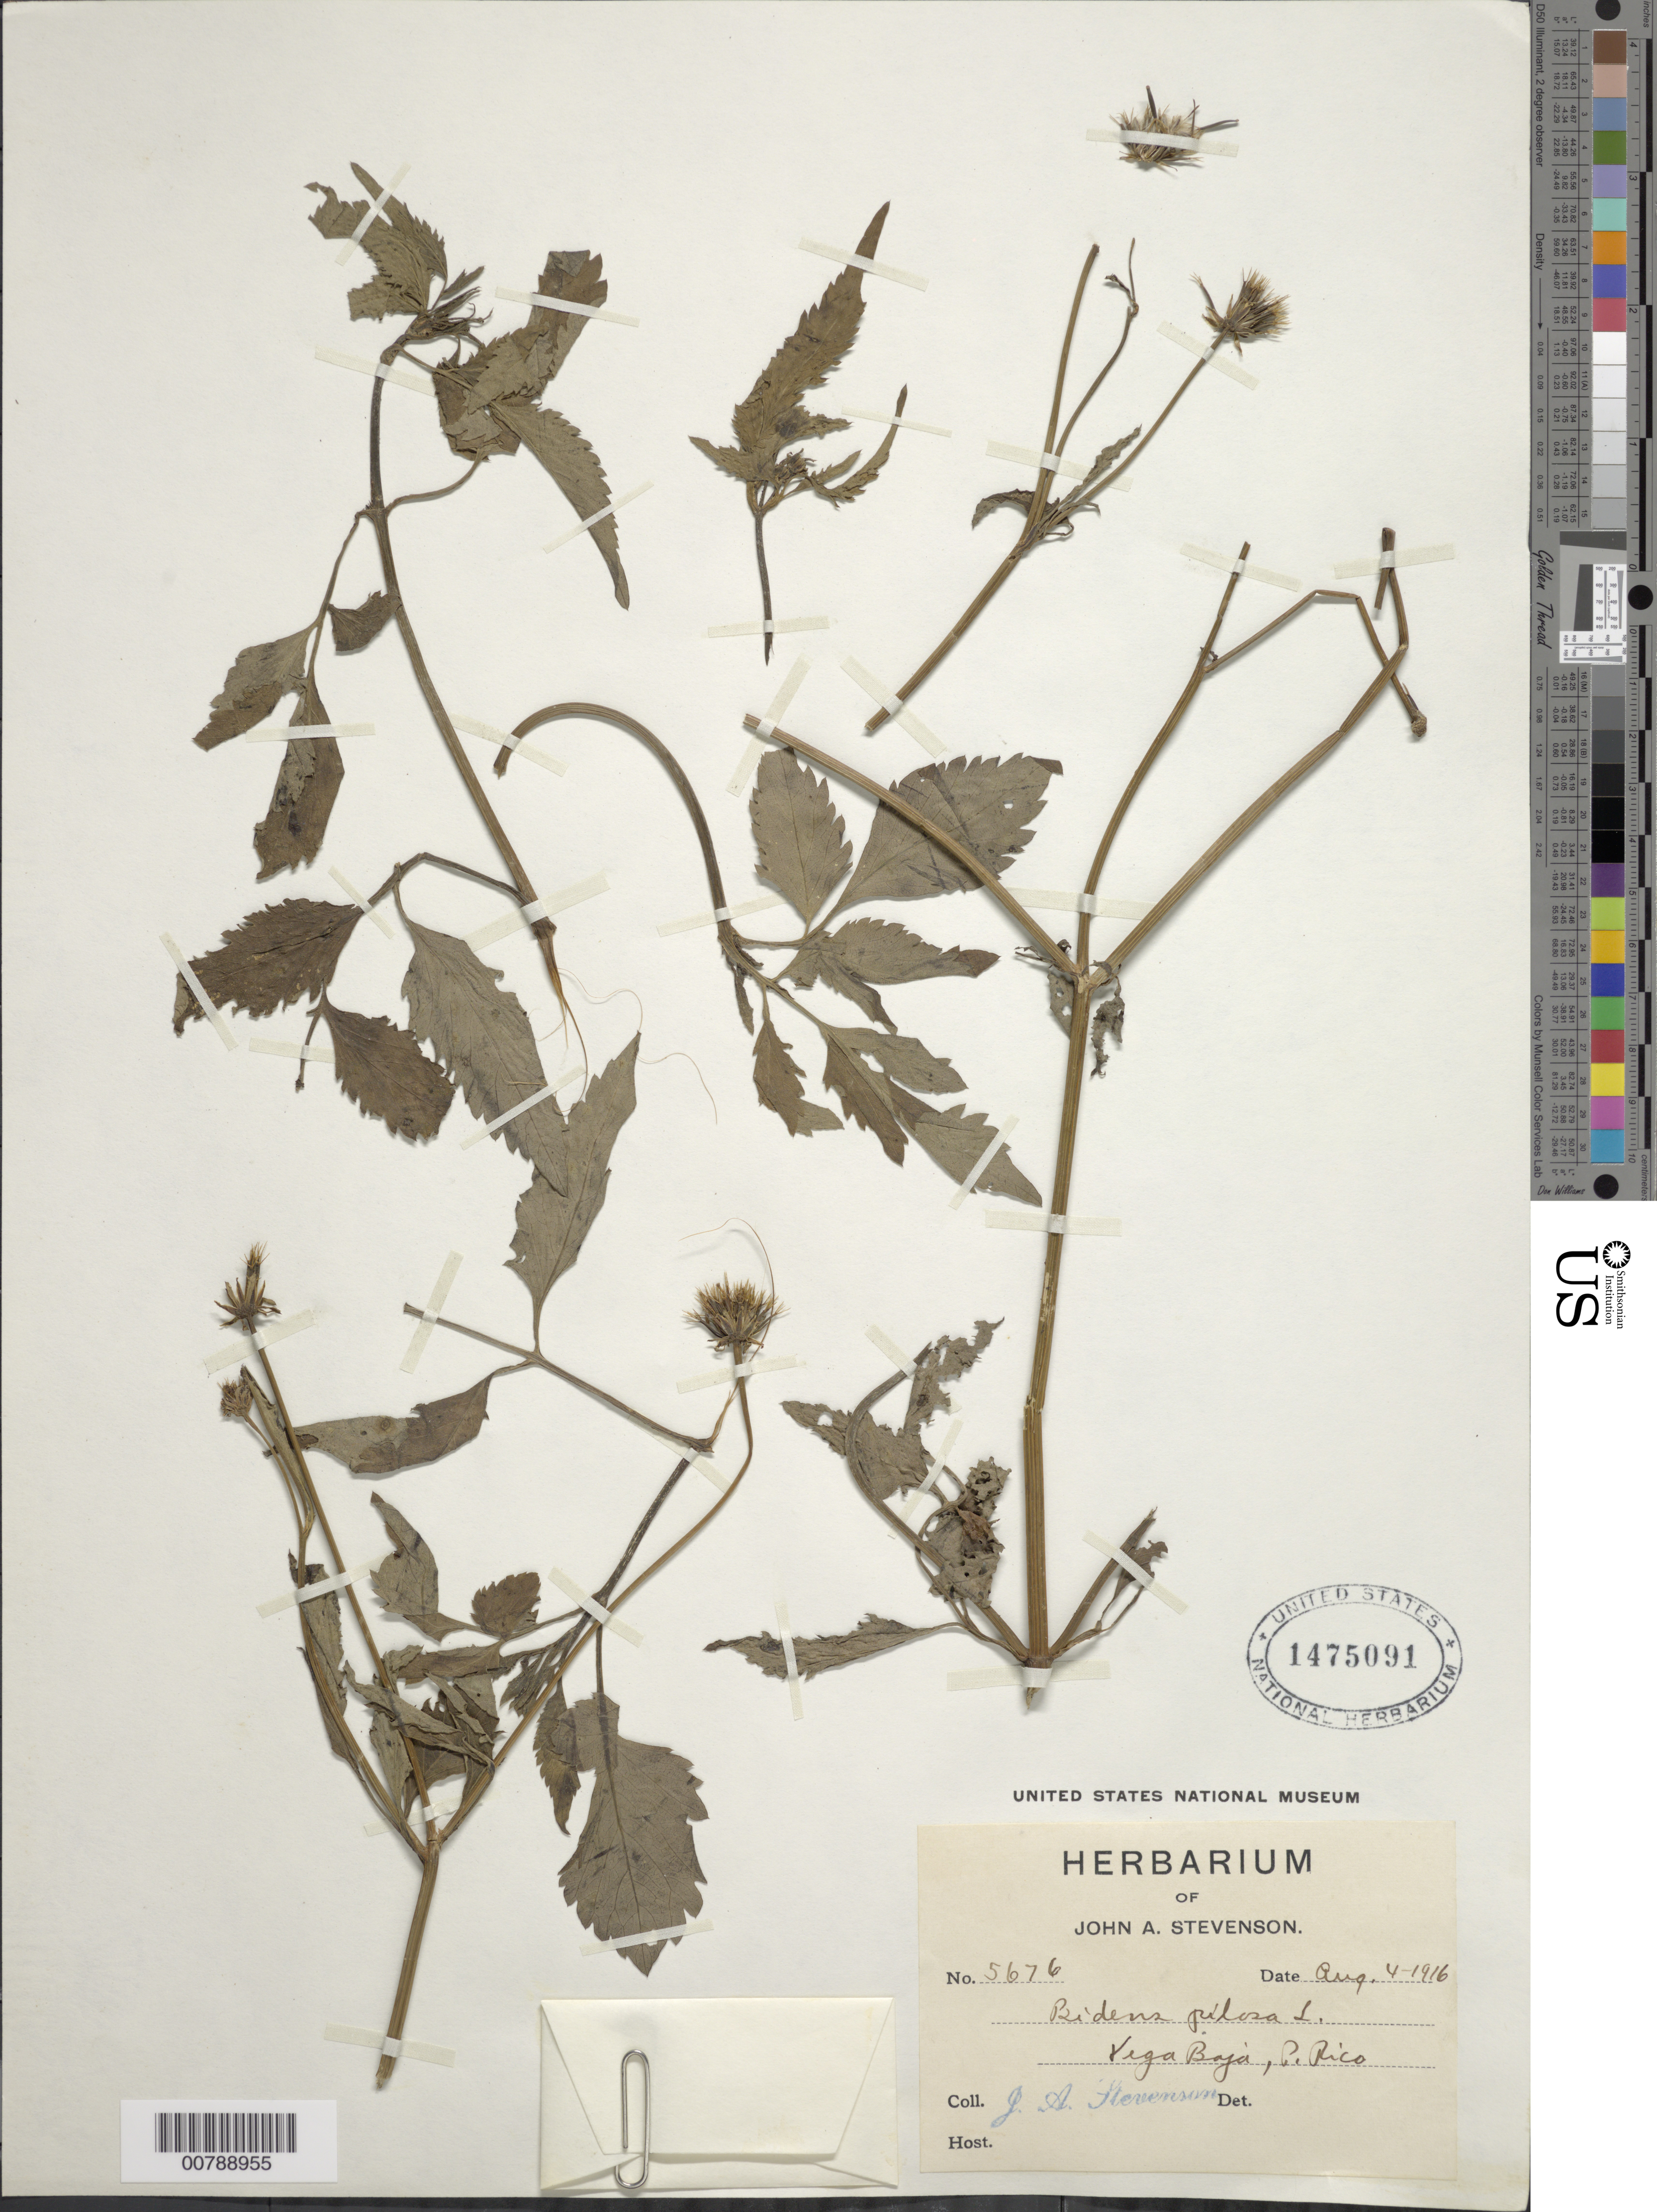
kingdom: Plantae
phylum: Tracheophyta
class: Magnoliopsida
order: Asterales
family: Asteraceae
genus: Bidens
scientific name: Bidens pilosa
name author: L.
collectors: J. Stevenson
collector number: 5676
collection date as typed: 04 Aug 1916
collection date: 1916-08-04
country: Puerto Rico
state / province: Vega Baja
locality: Vega Baja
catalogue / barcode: US 1475091